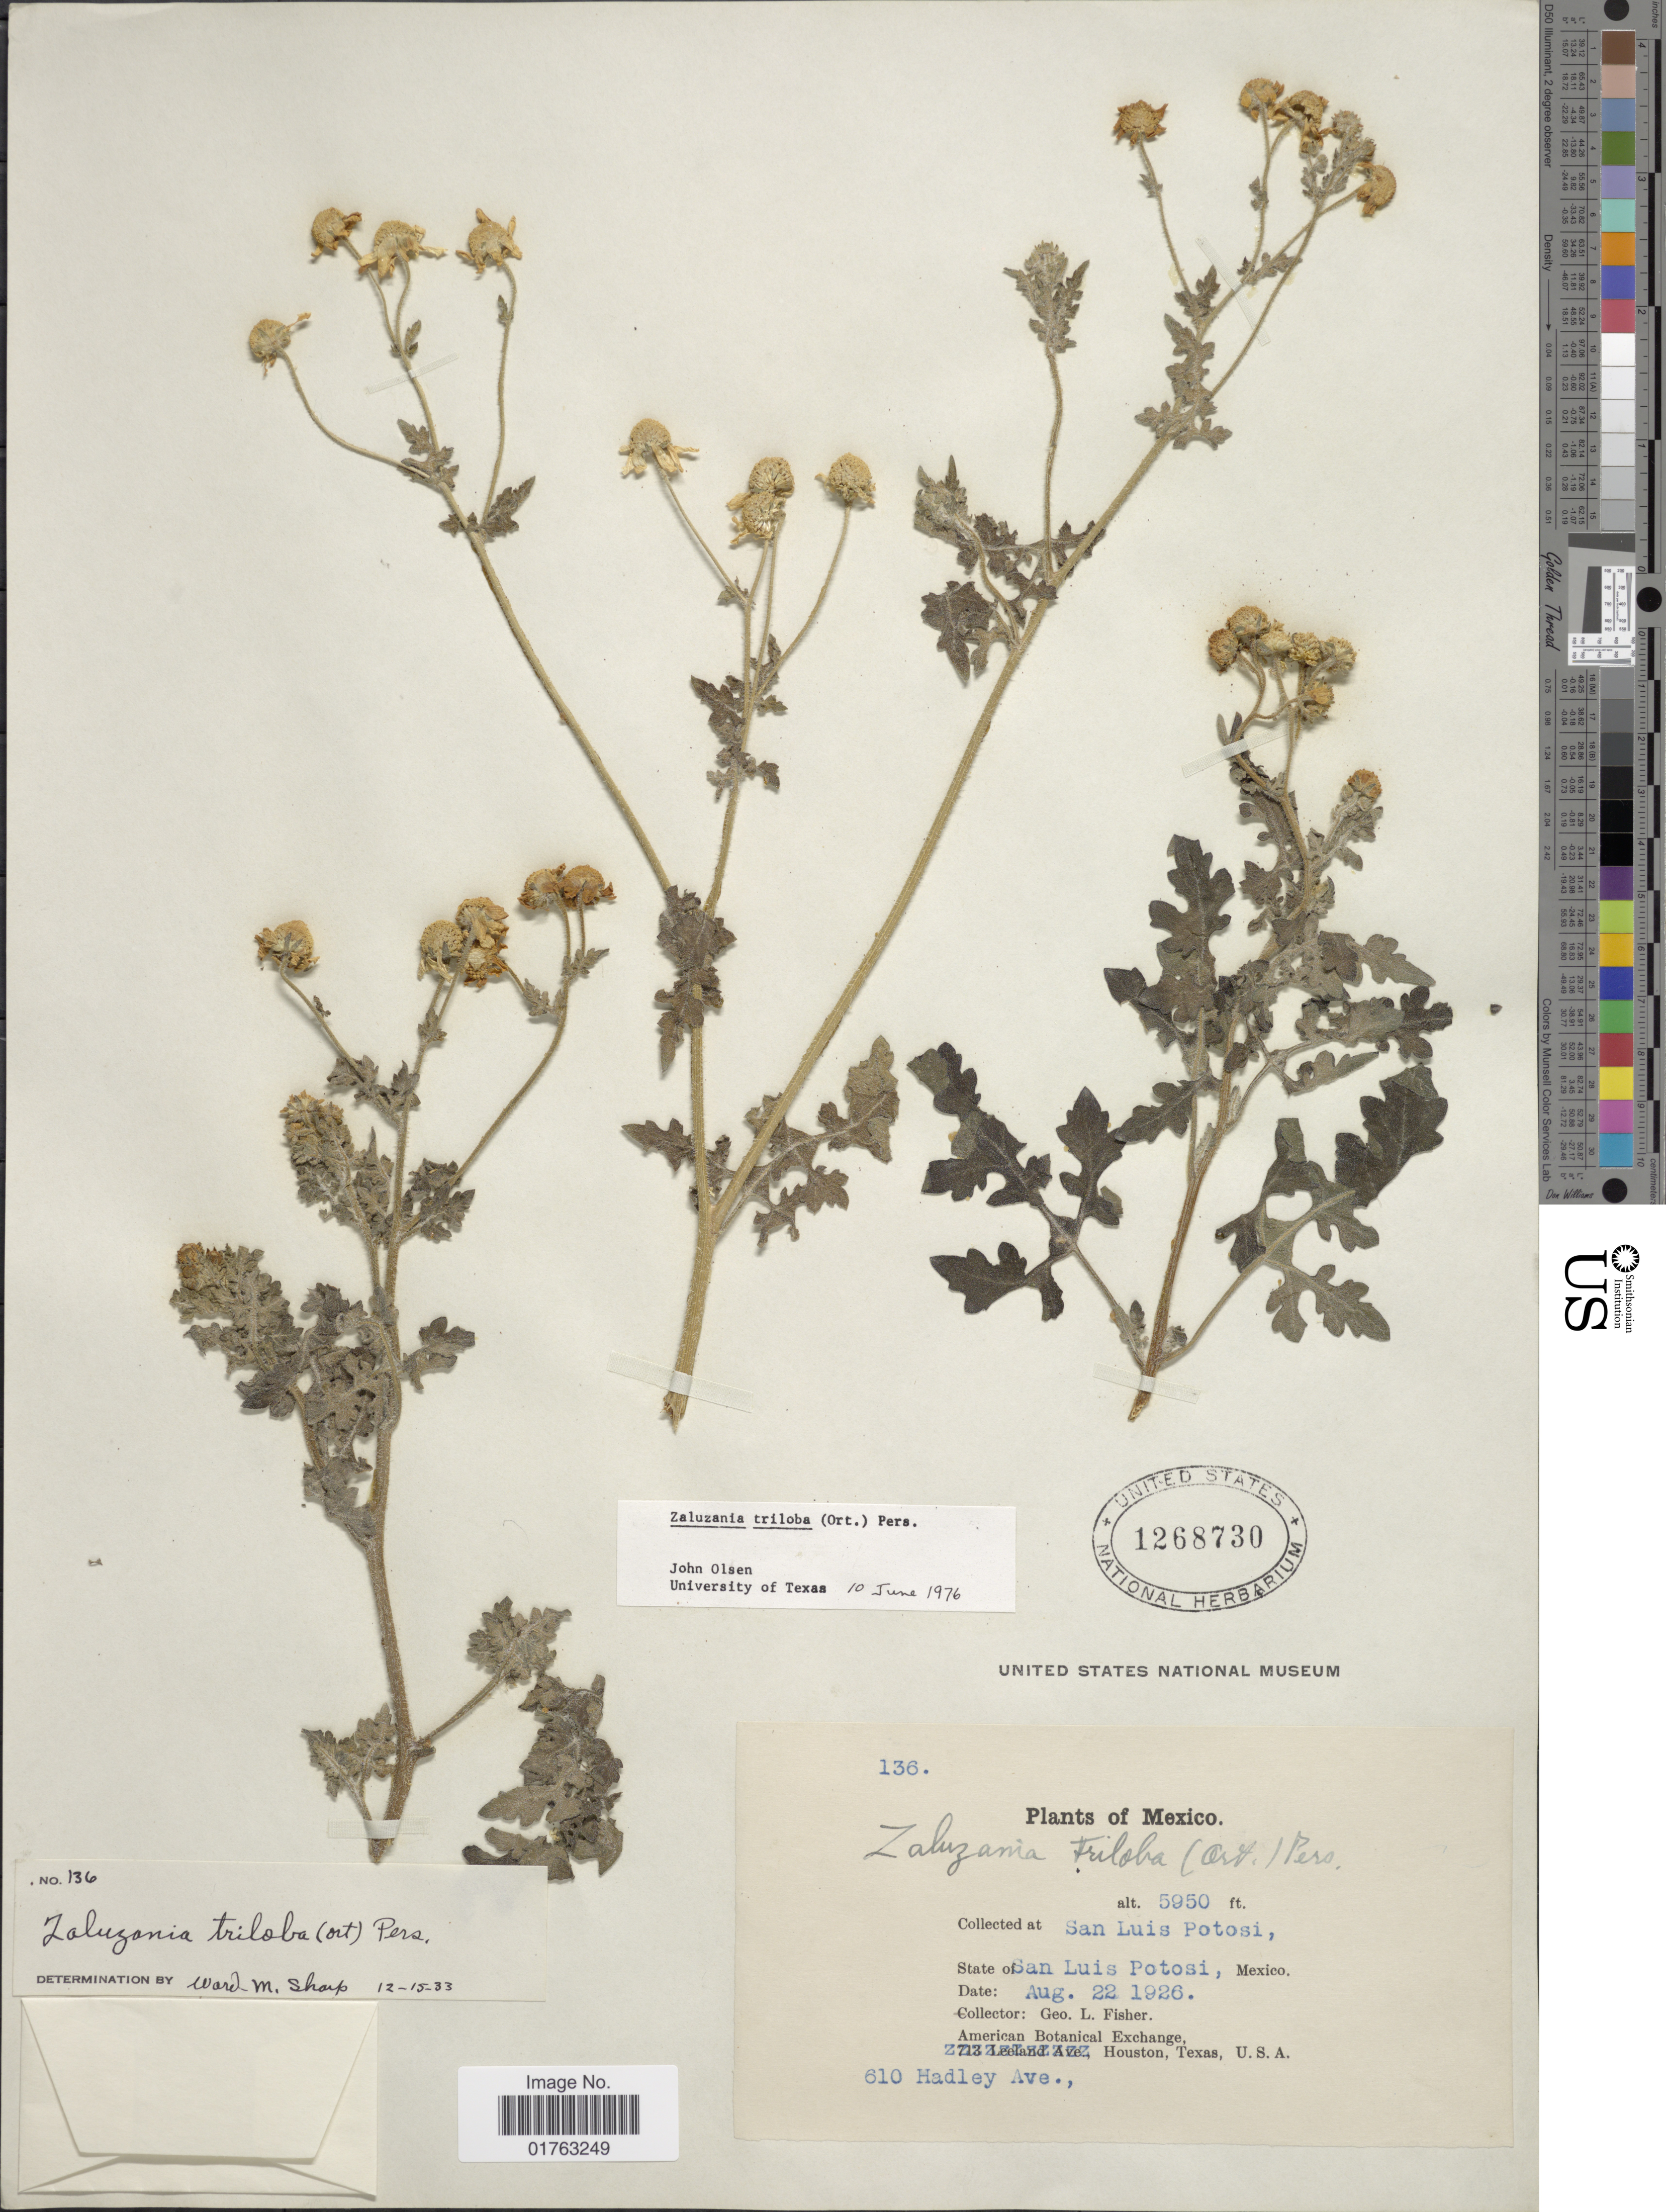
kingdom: Plantae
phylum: Tracheophyta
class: Magnoliopsida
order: Asterales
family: Asteraceae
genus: Zaluzania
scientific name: Zaluzania triloba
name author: (Ortega) Pers.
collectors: G. L. Fisher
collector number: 136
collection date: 1926-08-22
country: Mexico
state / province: San Luis Potosí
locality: San Luis Potosi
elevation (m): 1814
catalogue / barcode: US 1268730